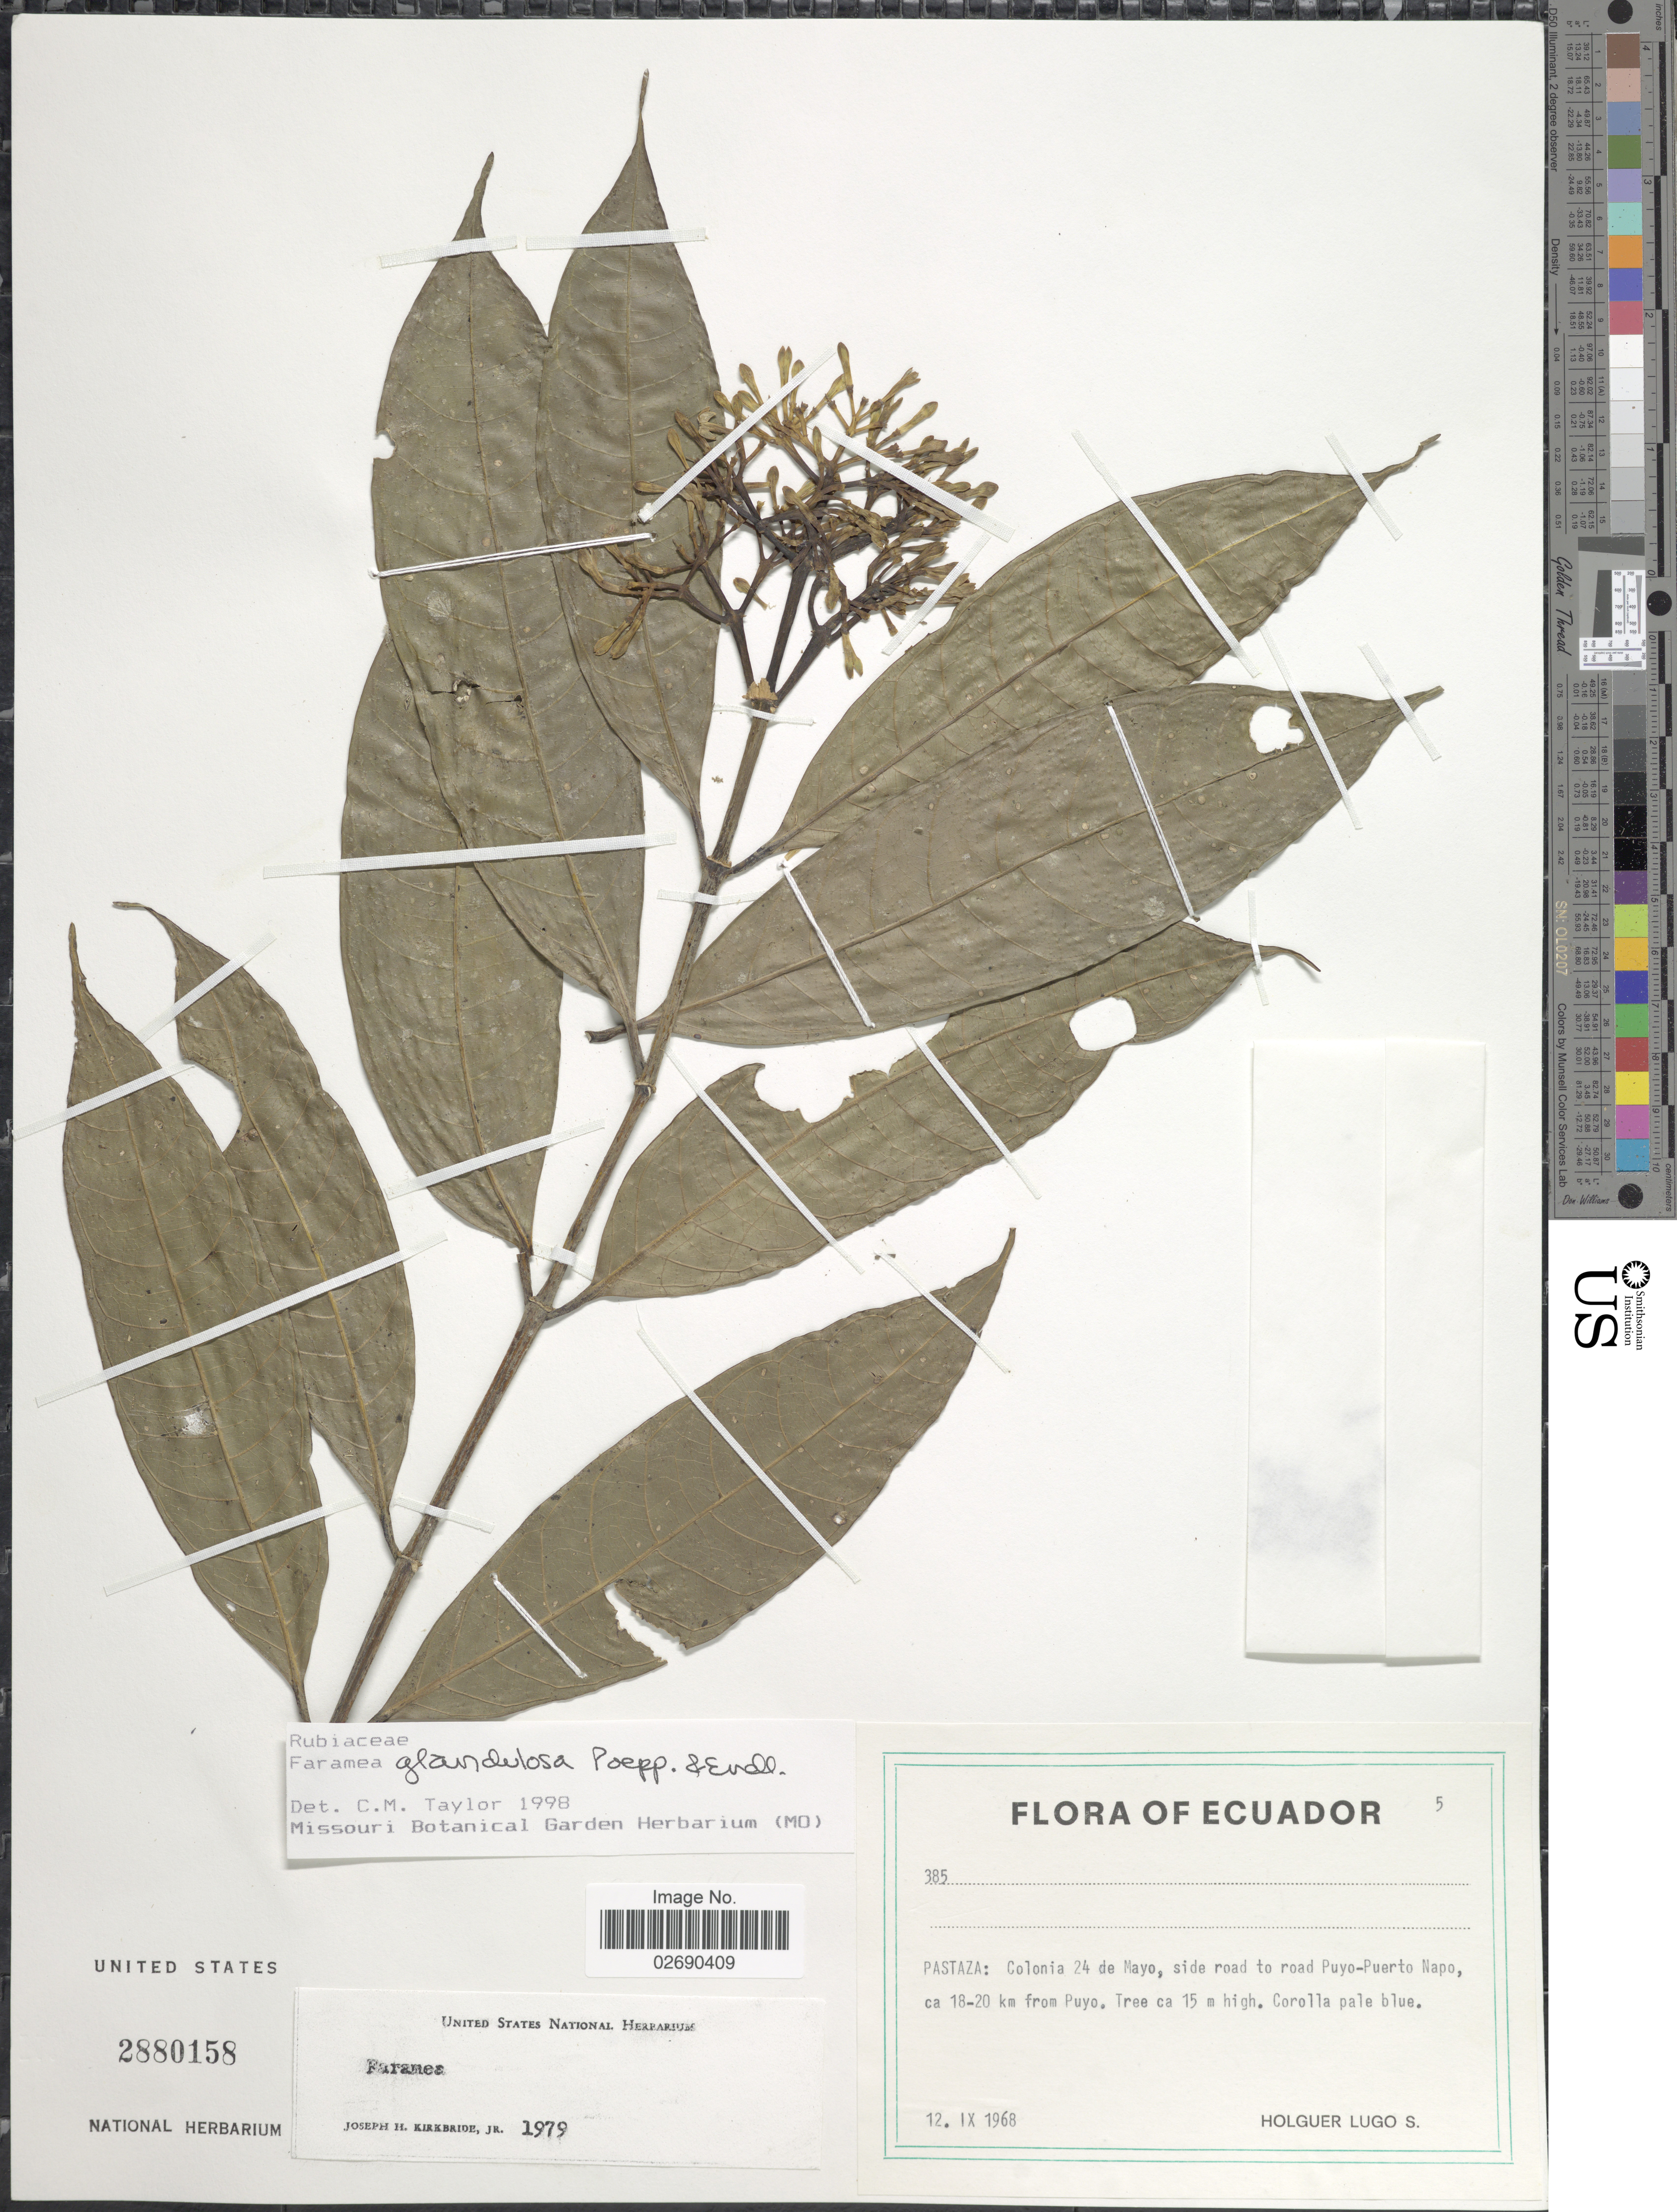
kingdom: Plantae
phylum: Tracheophyta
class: Magnoliopsida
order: Gentianales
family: Rubiaceae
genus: Faramea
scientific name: Faramea glandulosa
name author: Poepp.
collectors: H. Lugo S.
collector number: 385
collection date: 1968-09-12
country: Ecuador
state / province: Pastaza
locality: Colonia 24 de Mayo, side road to road to Puyo-Puerto Napo, ca 18-20 km from Puyo.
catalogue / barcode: US 2880158